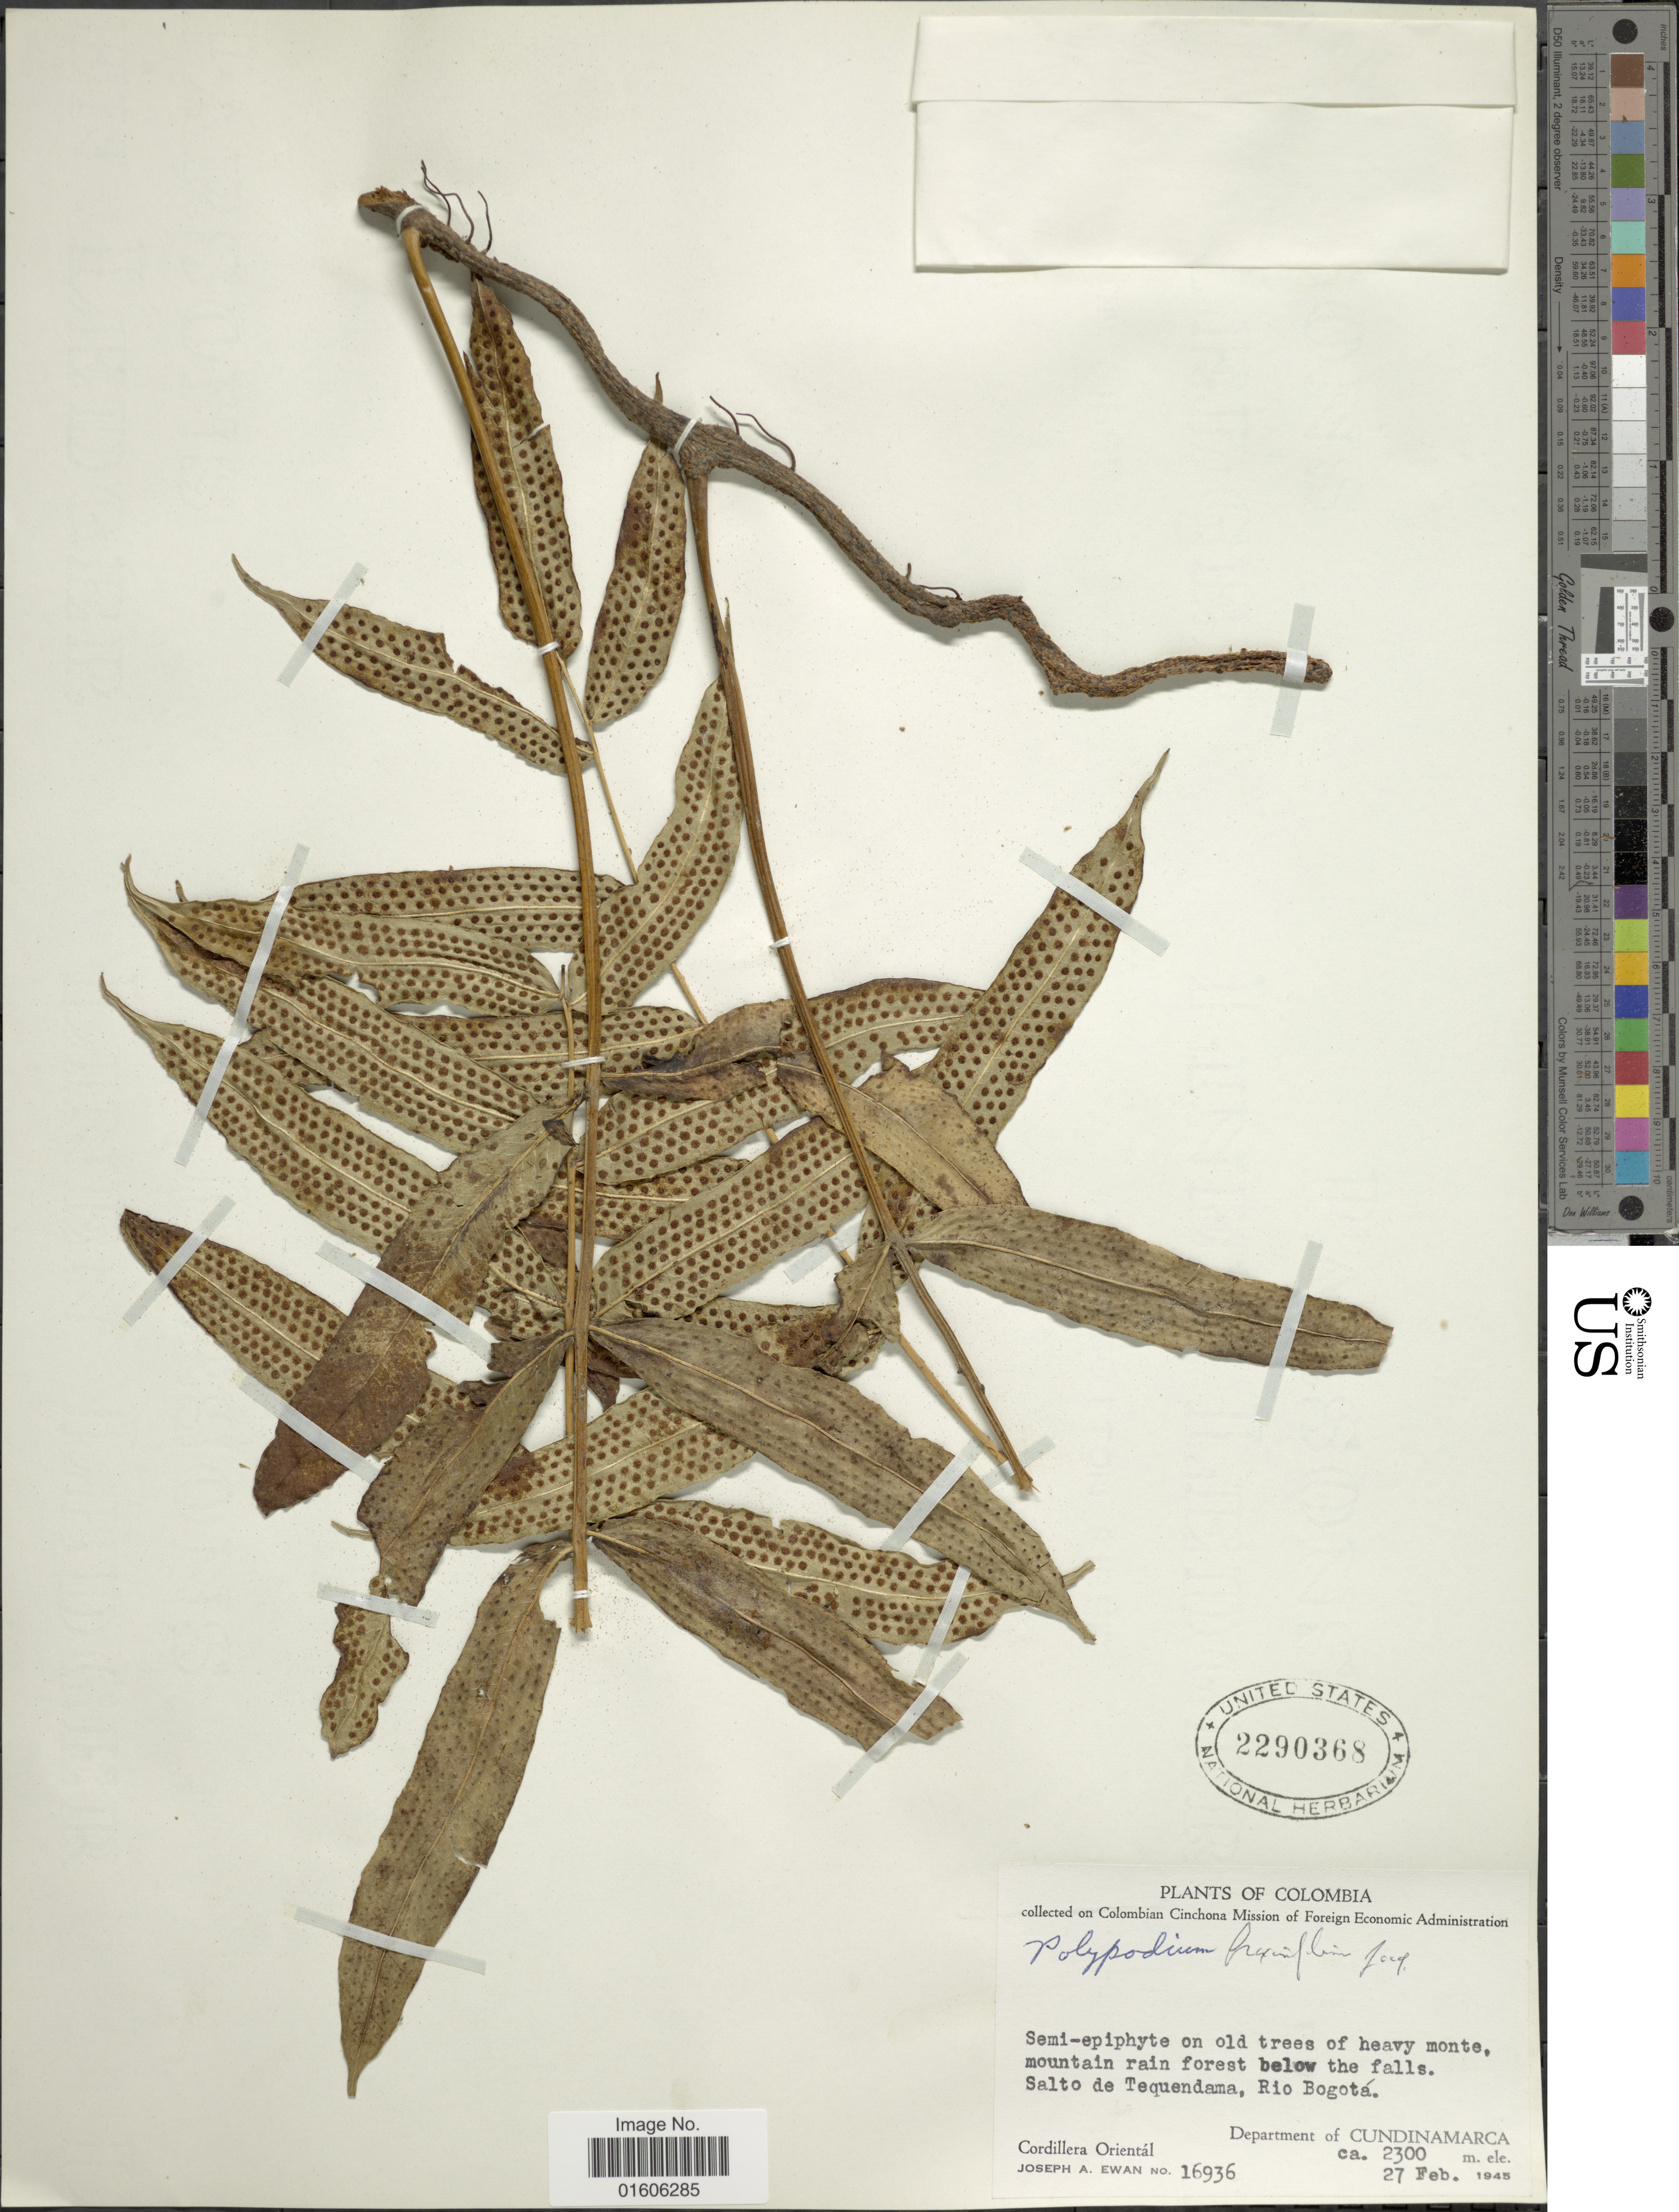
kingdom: Plantae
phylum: Tracheophyta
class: Polypodiopsida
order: Polypodiales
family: Polypodiaceae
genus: Serpocaulon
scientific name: Serpocaulon fraxinifolium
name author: (Jacq.) A.R. Sm.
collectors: J. A. Ewan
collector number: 16936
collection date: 1945-02-27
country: Colombia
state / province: Cundinamarca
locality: Salto de Tequendama, Rio Bogotá. Cordillera Orientál. Department of Cundinamarca.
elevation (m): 2300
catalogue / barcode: US 2290368